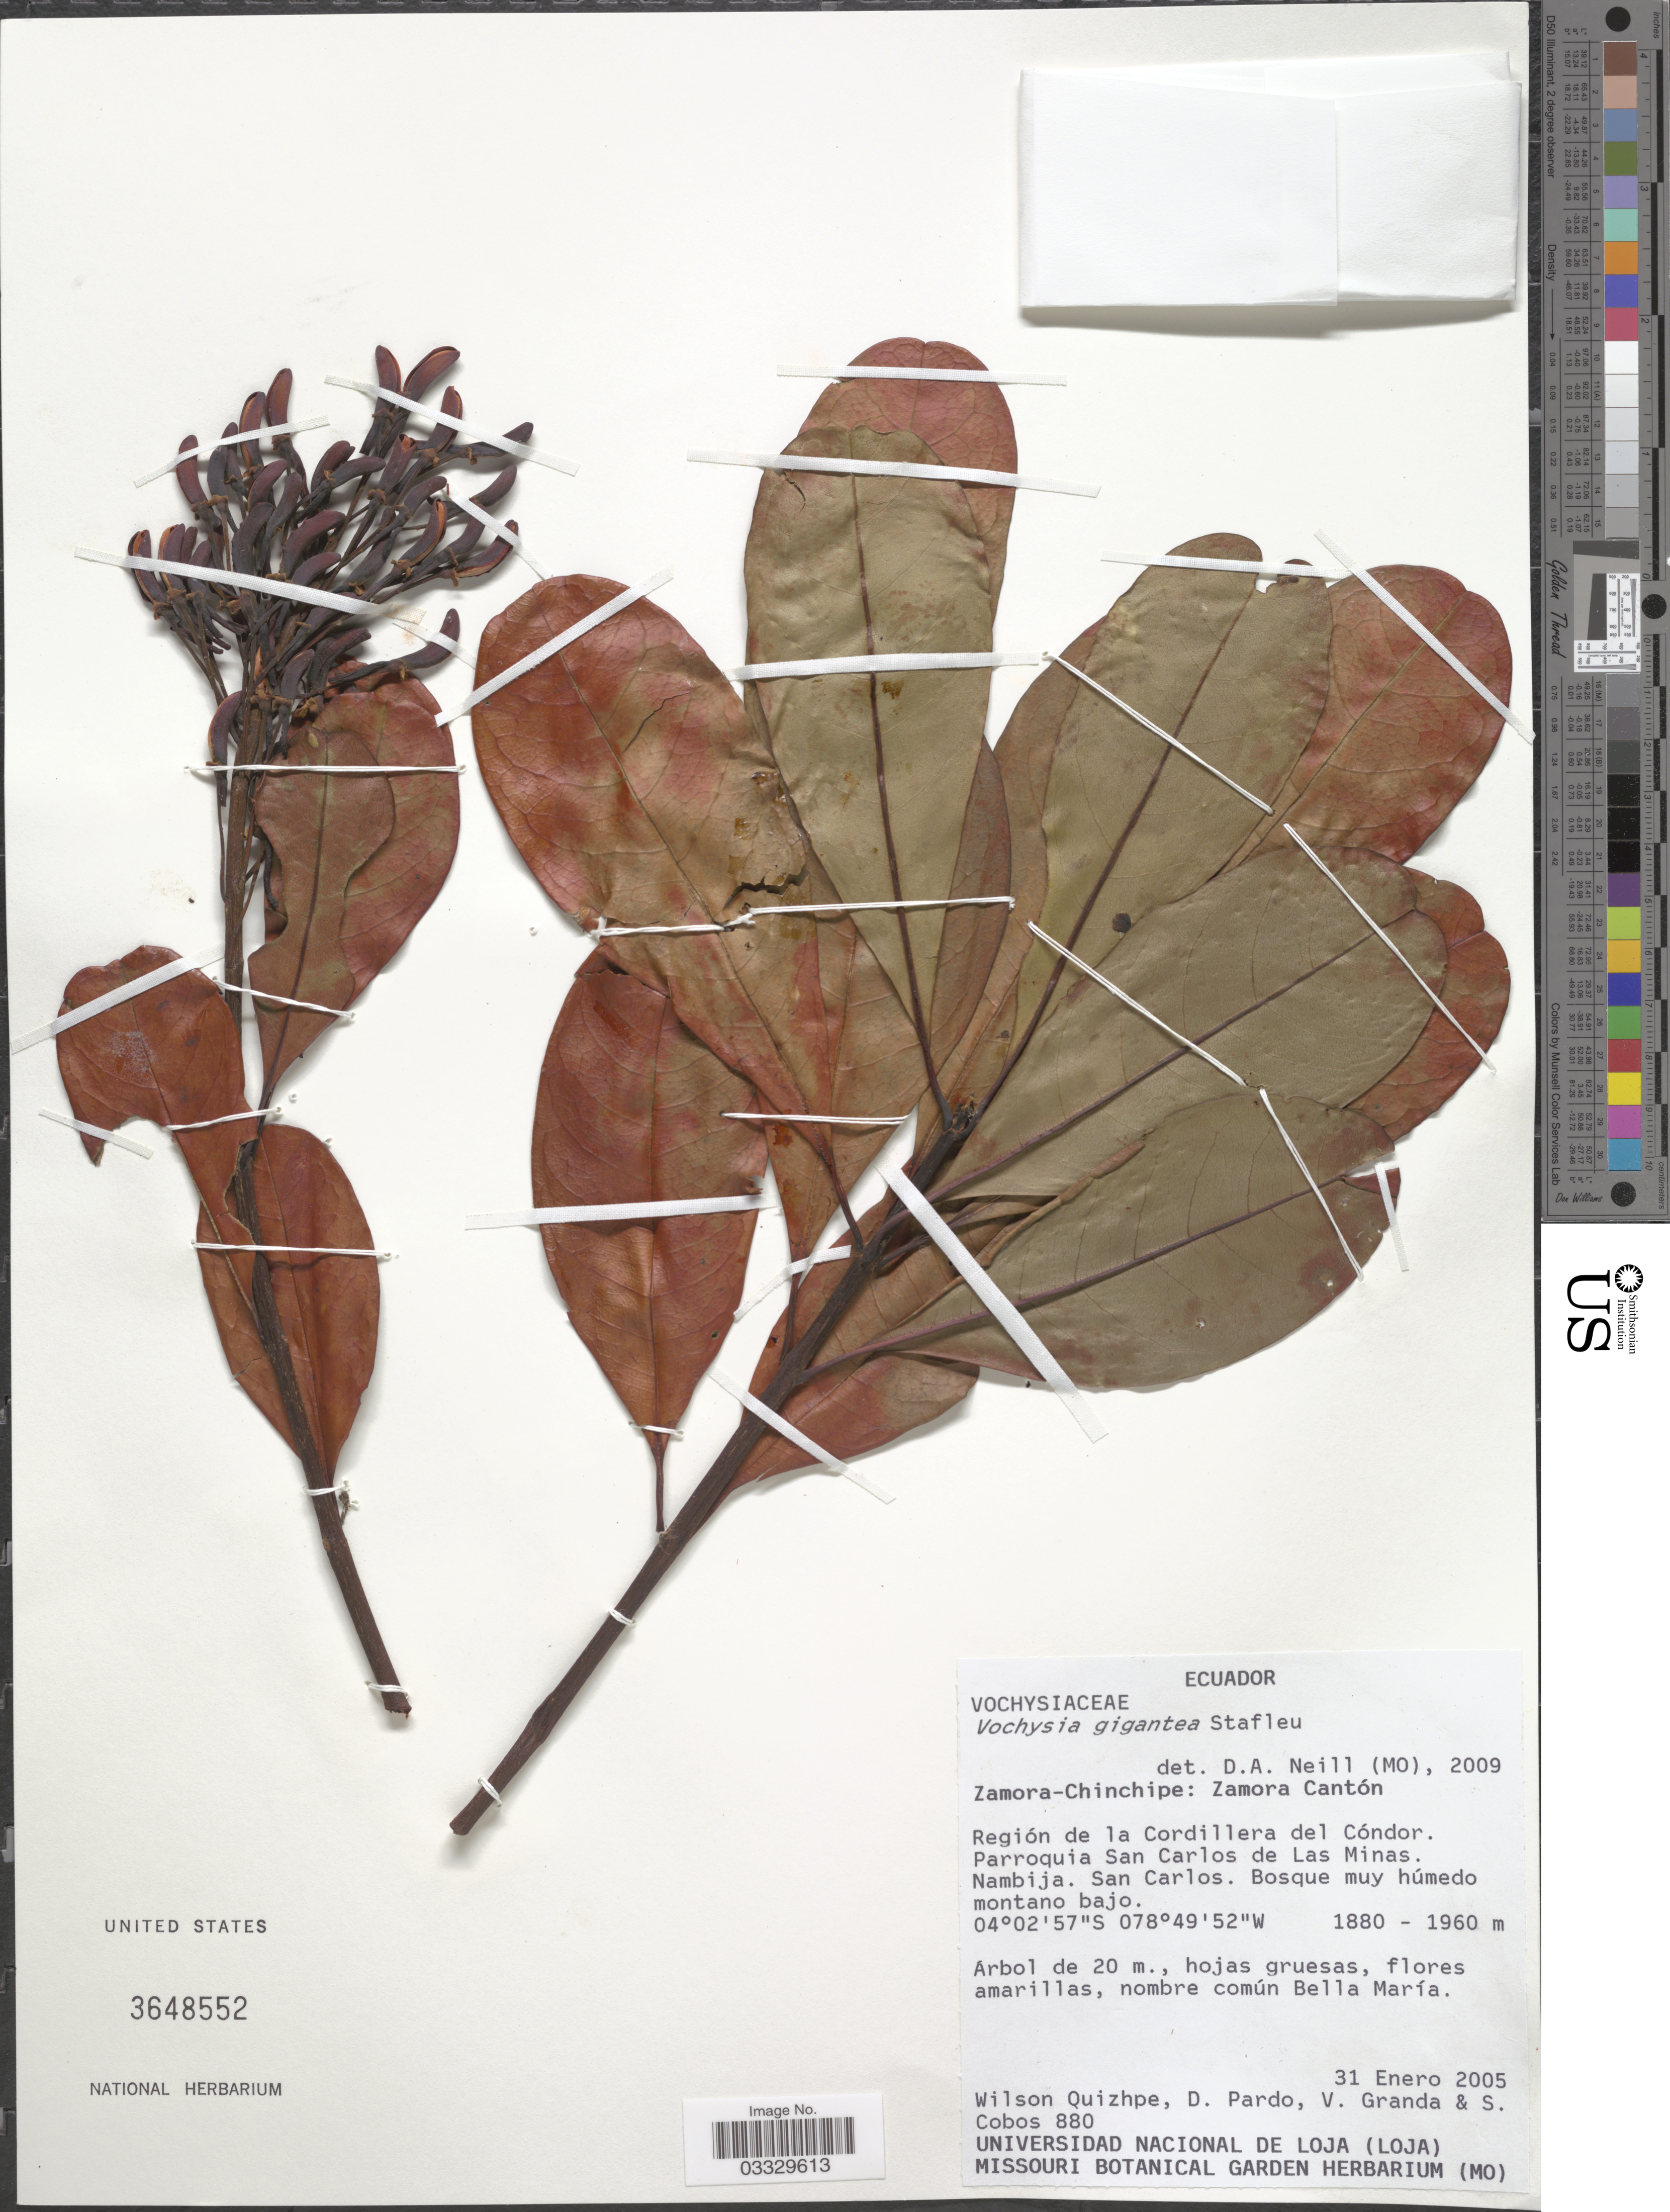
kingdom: Plantae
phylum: Tracheophyta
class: Magnoliopsida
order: Myrtales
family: Vochysiaceae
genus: Vochysia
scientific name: Vochysia gigantea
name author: Stafleu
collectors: W. Quizhpe, D. Pardo, V. Granda & S. Cobos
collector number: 880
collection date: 2005-01-31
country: Ecuador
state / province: Zamora-Chinchipe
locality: Zamora Cantón. Región de la Cordillera del Cóndor. Parroquia San Carlos de Las Minas. Nambija. San Carlos.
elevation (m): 1880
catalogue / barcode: US 3648552